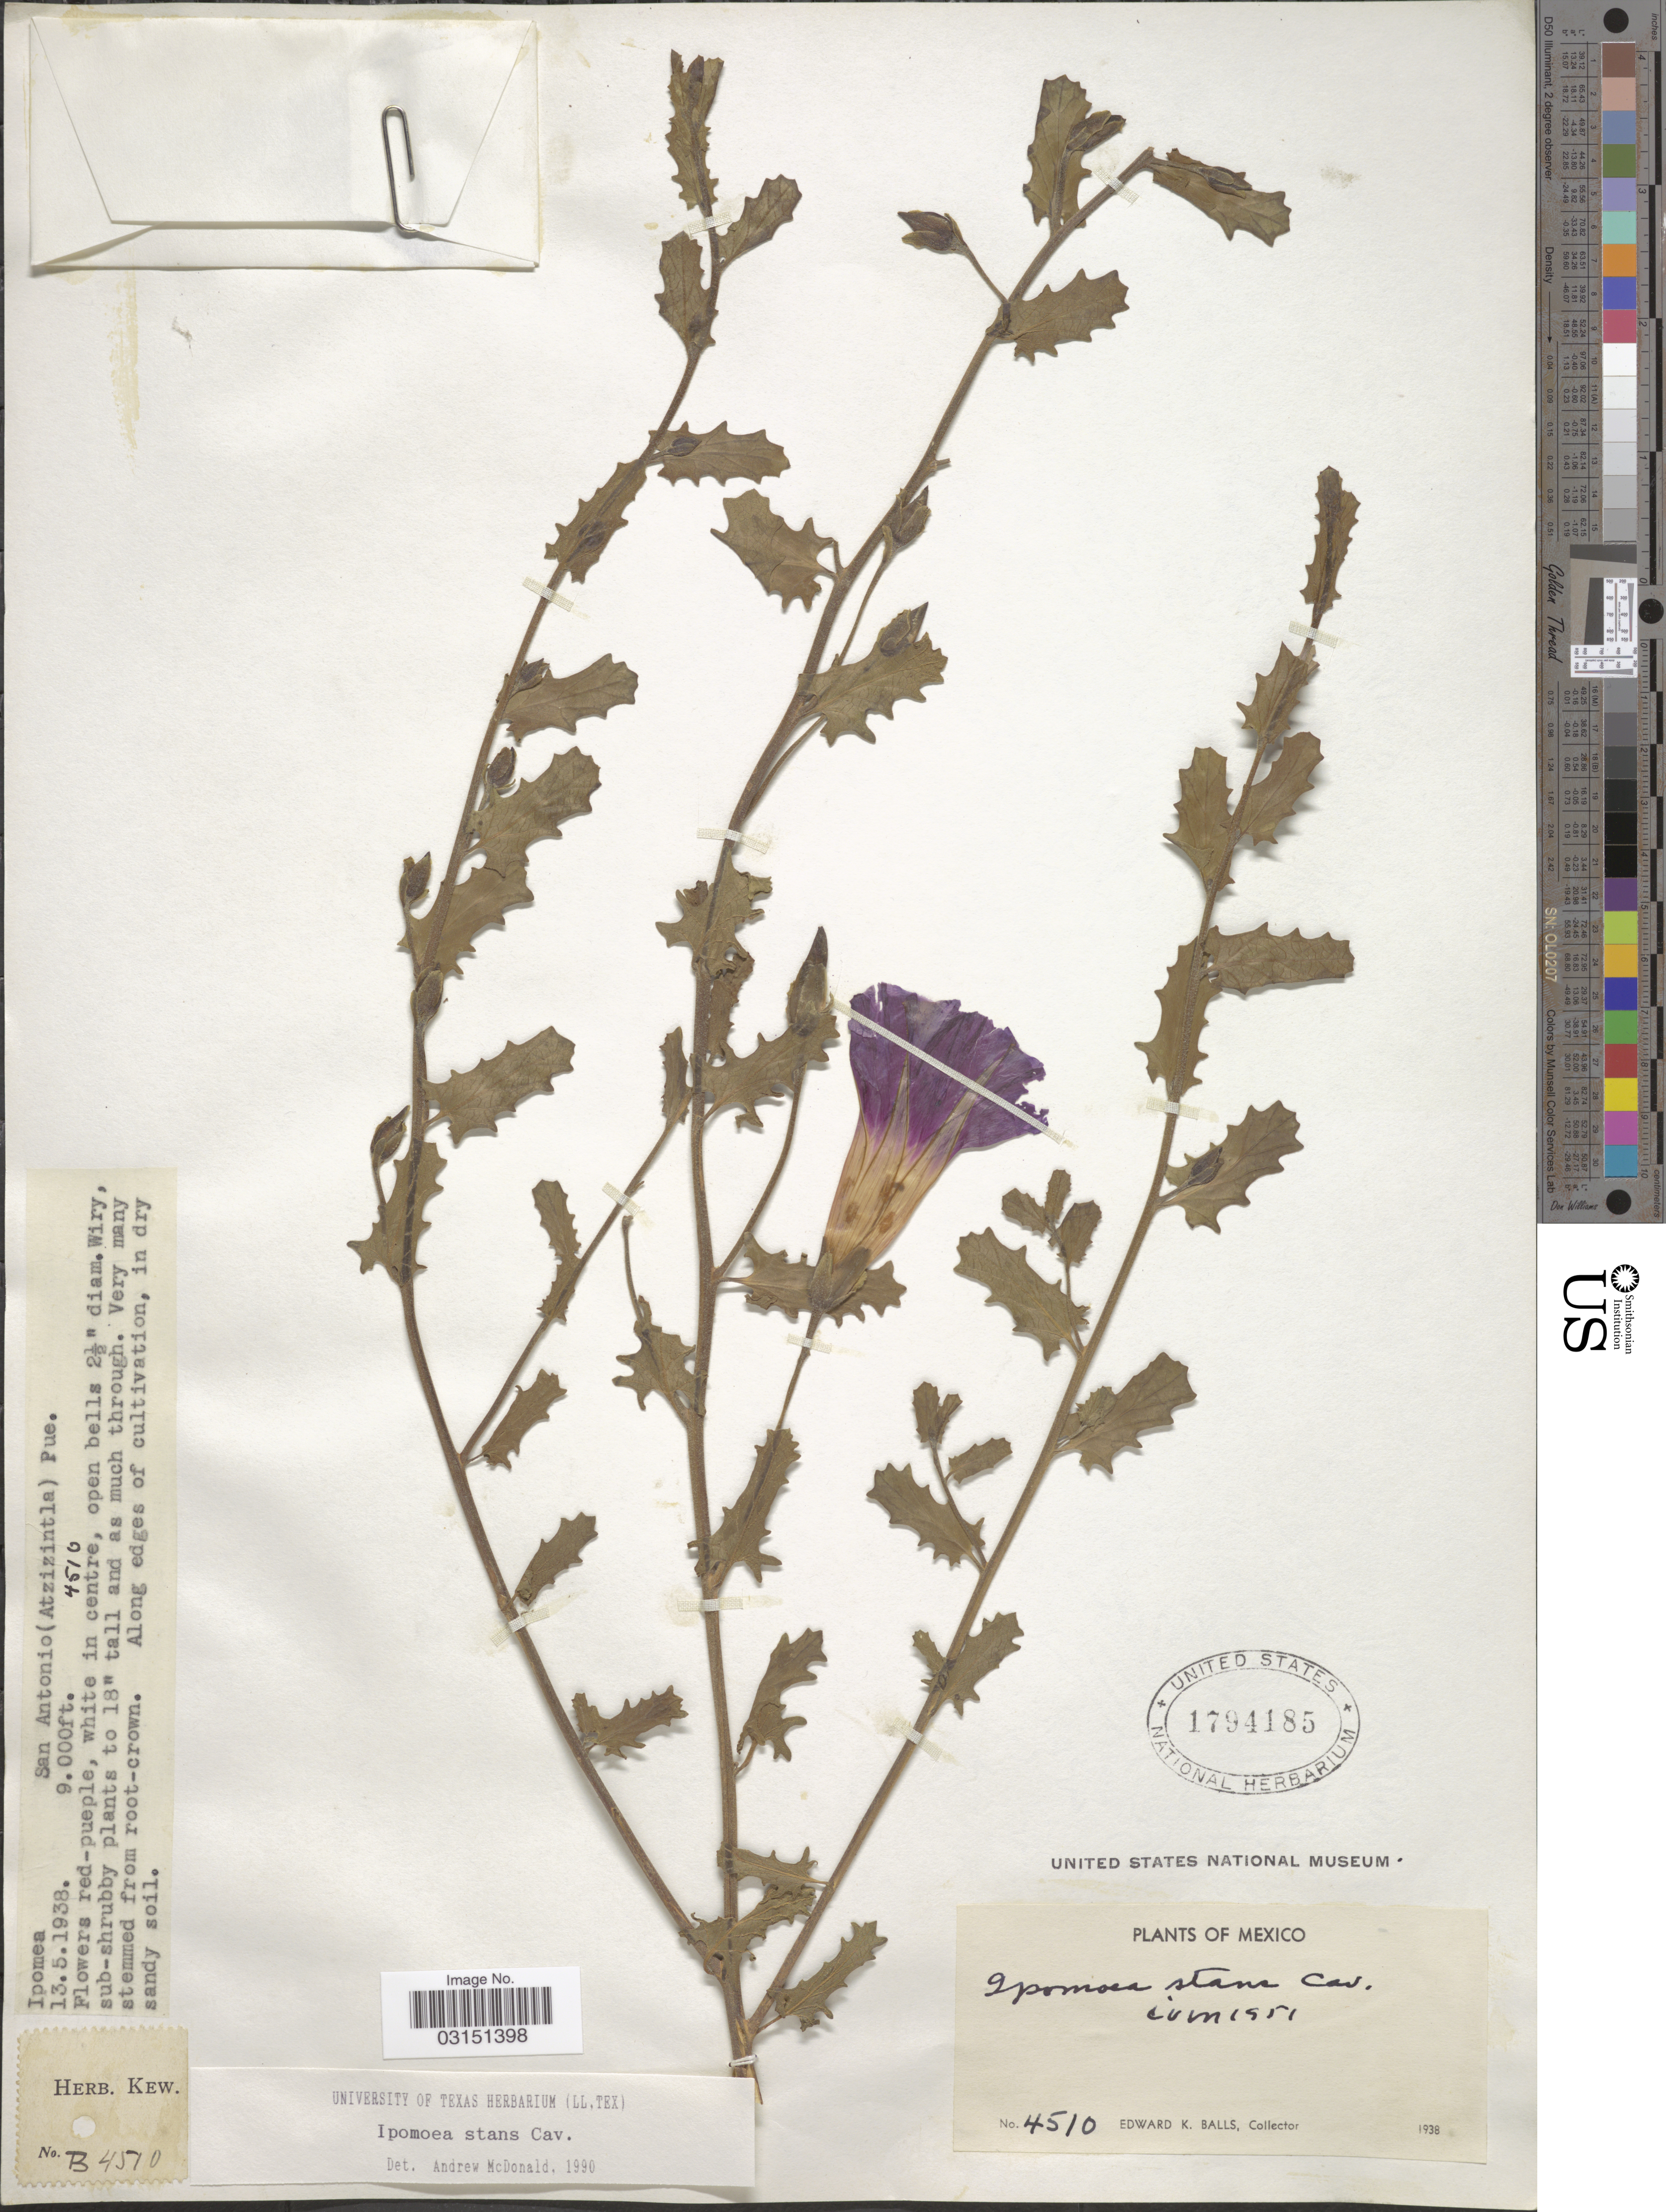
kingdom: Plantae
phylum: Tracheophyta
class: Magnoliopsida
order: Solanales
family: Convolvulaceae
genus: Ipomoea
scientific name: Ipomoea stans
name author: Cav.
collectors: E. K. Balls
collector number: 4510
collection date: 1938-05-13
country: Mexico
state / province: Puebla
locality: San Antonio (Atzizintla) Pue.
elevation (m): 2743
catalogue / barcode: US 1794185